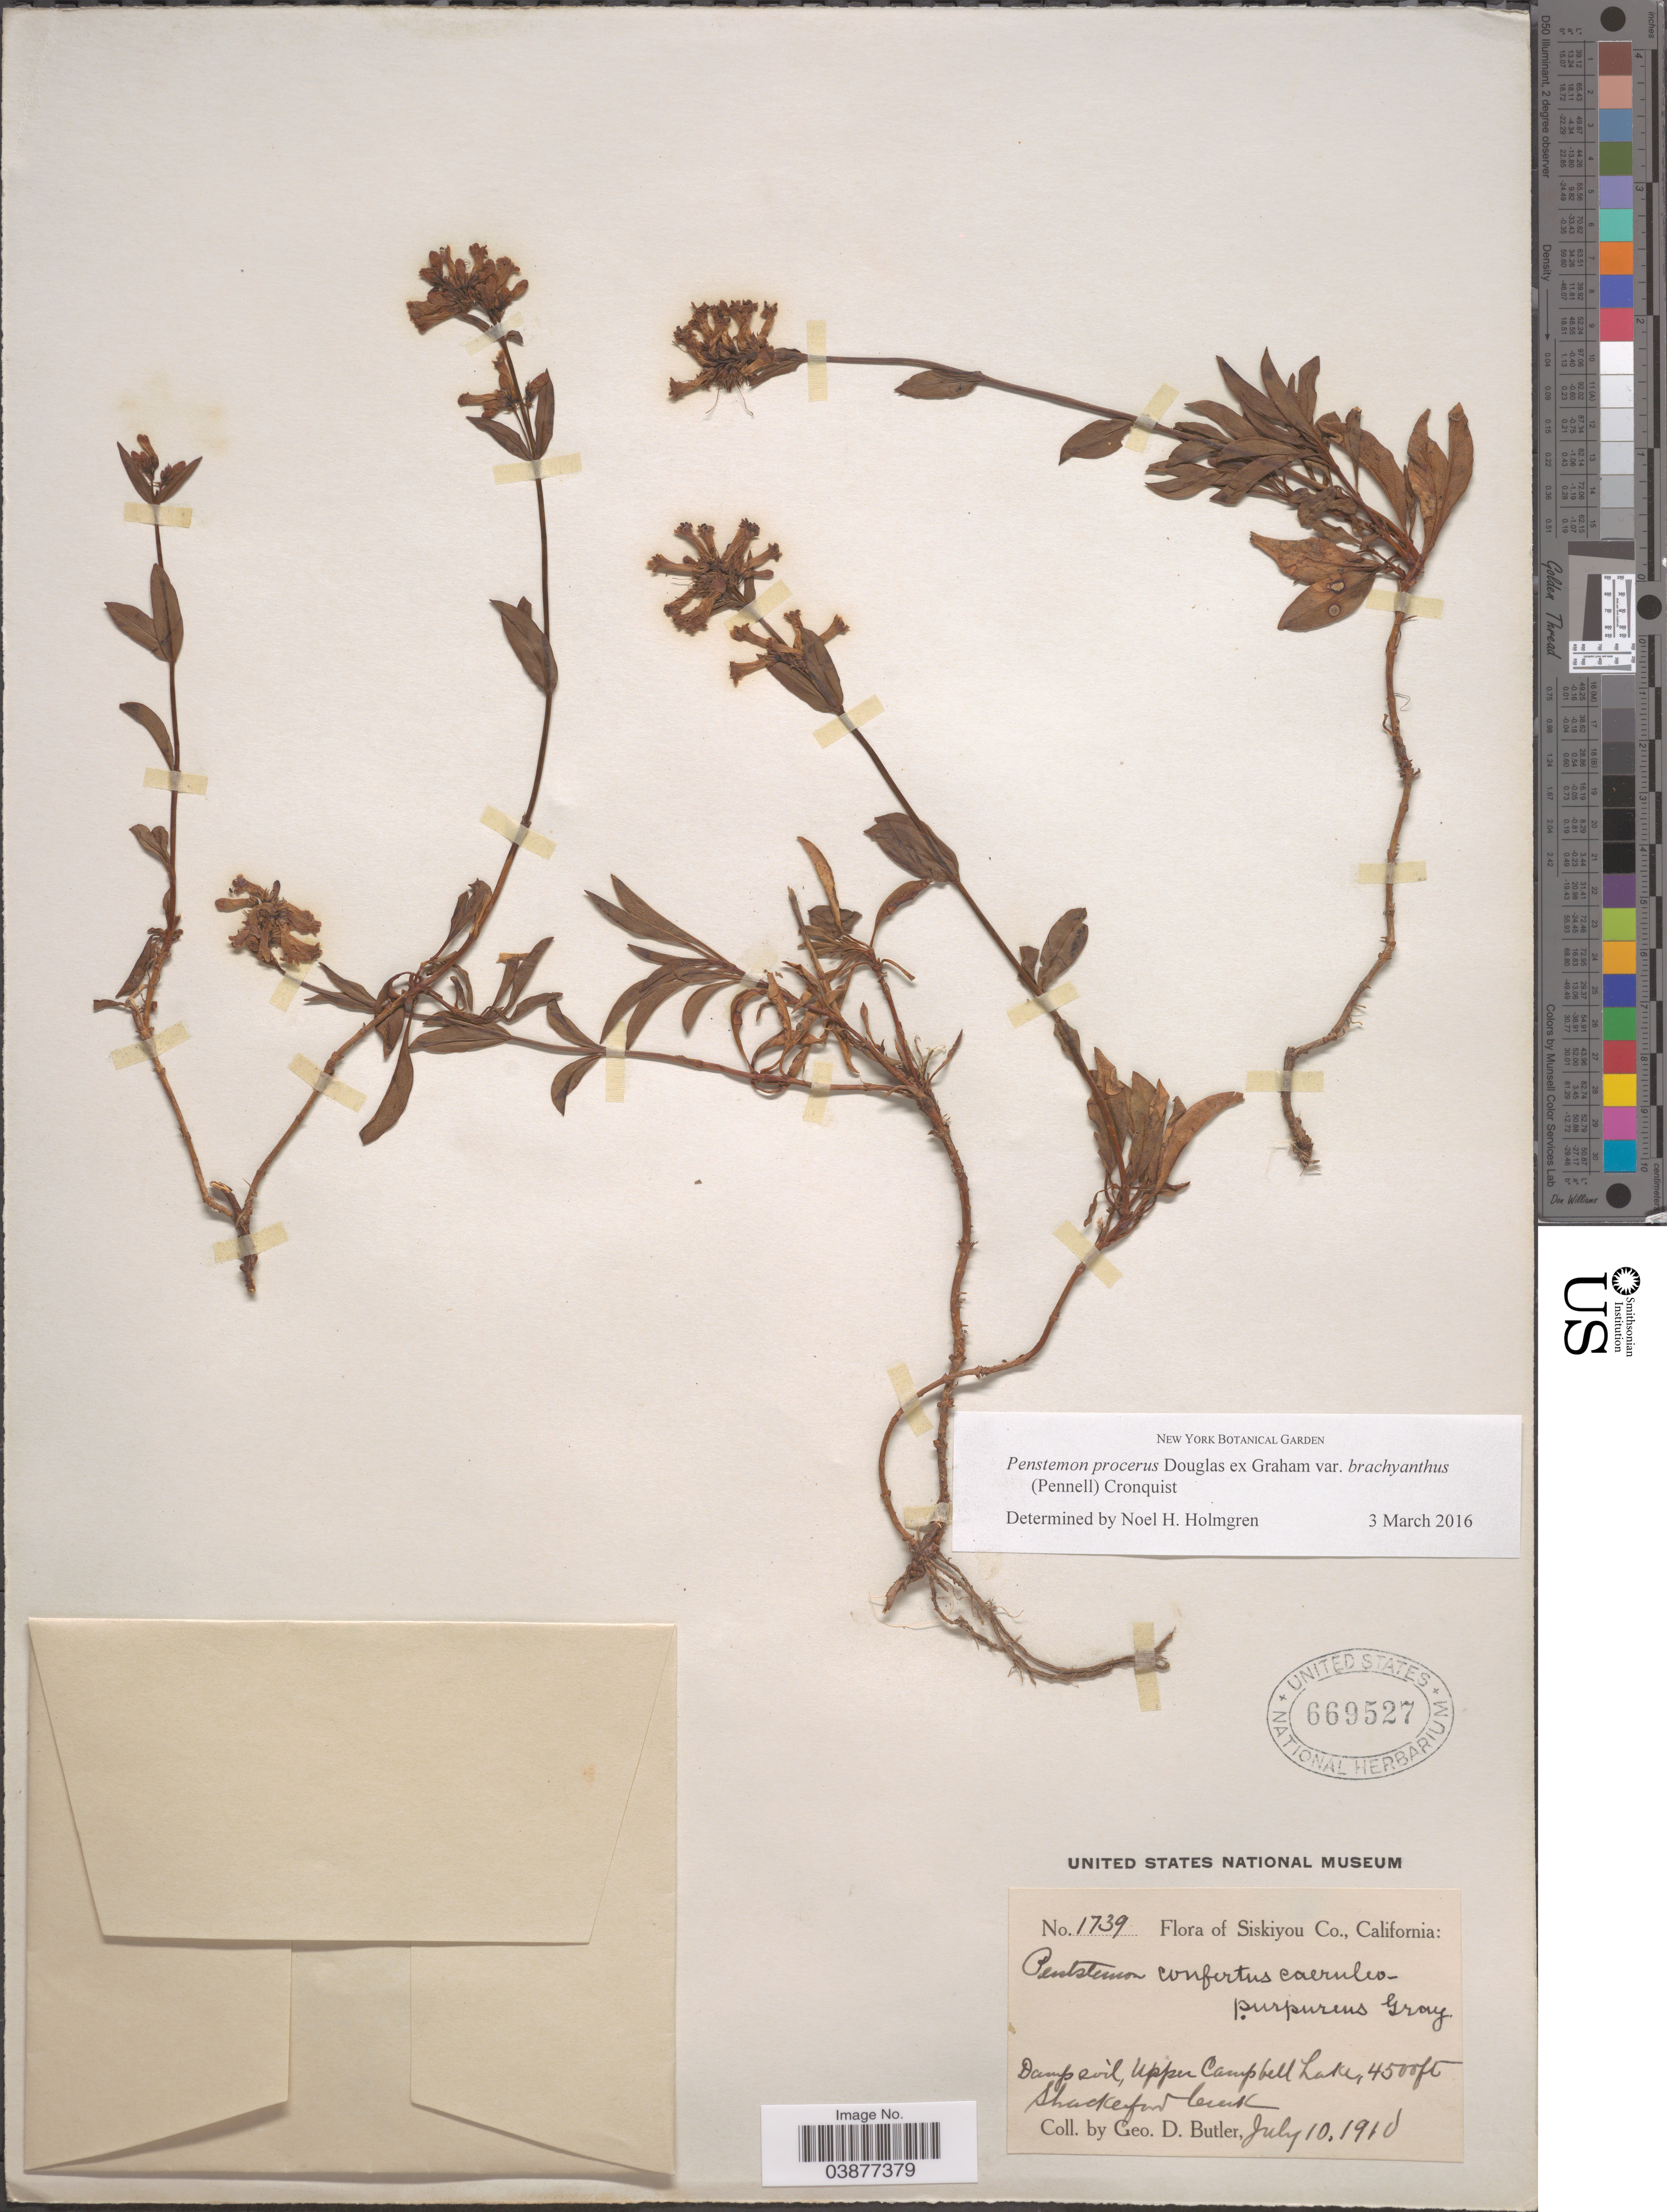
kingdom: Plantae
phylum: Tracheophyta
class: Magnoliopsida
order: Lamiales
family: Plantaginaceae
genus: Penstemon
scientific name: Penstemon procerus var. brachyanthus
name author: (Pennell) Cronquist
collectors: G. D. Butler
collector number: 1739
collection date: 1910-07-10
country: United States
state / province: California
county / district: Siskiyou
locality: Siskiyou County. Damp soil, Upper Campbell Lake. Shackerford Creek.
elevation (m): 1372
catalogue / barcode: US 669527